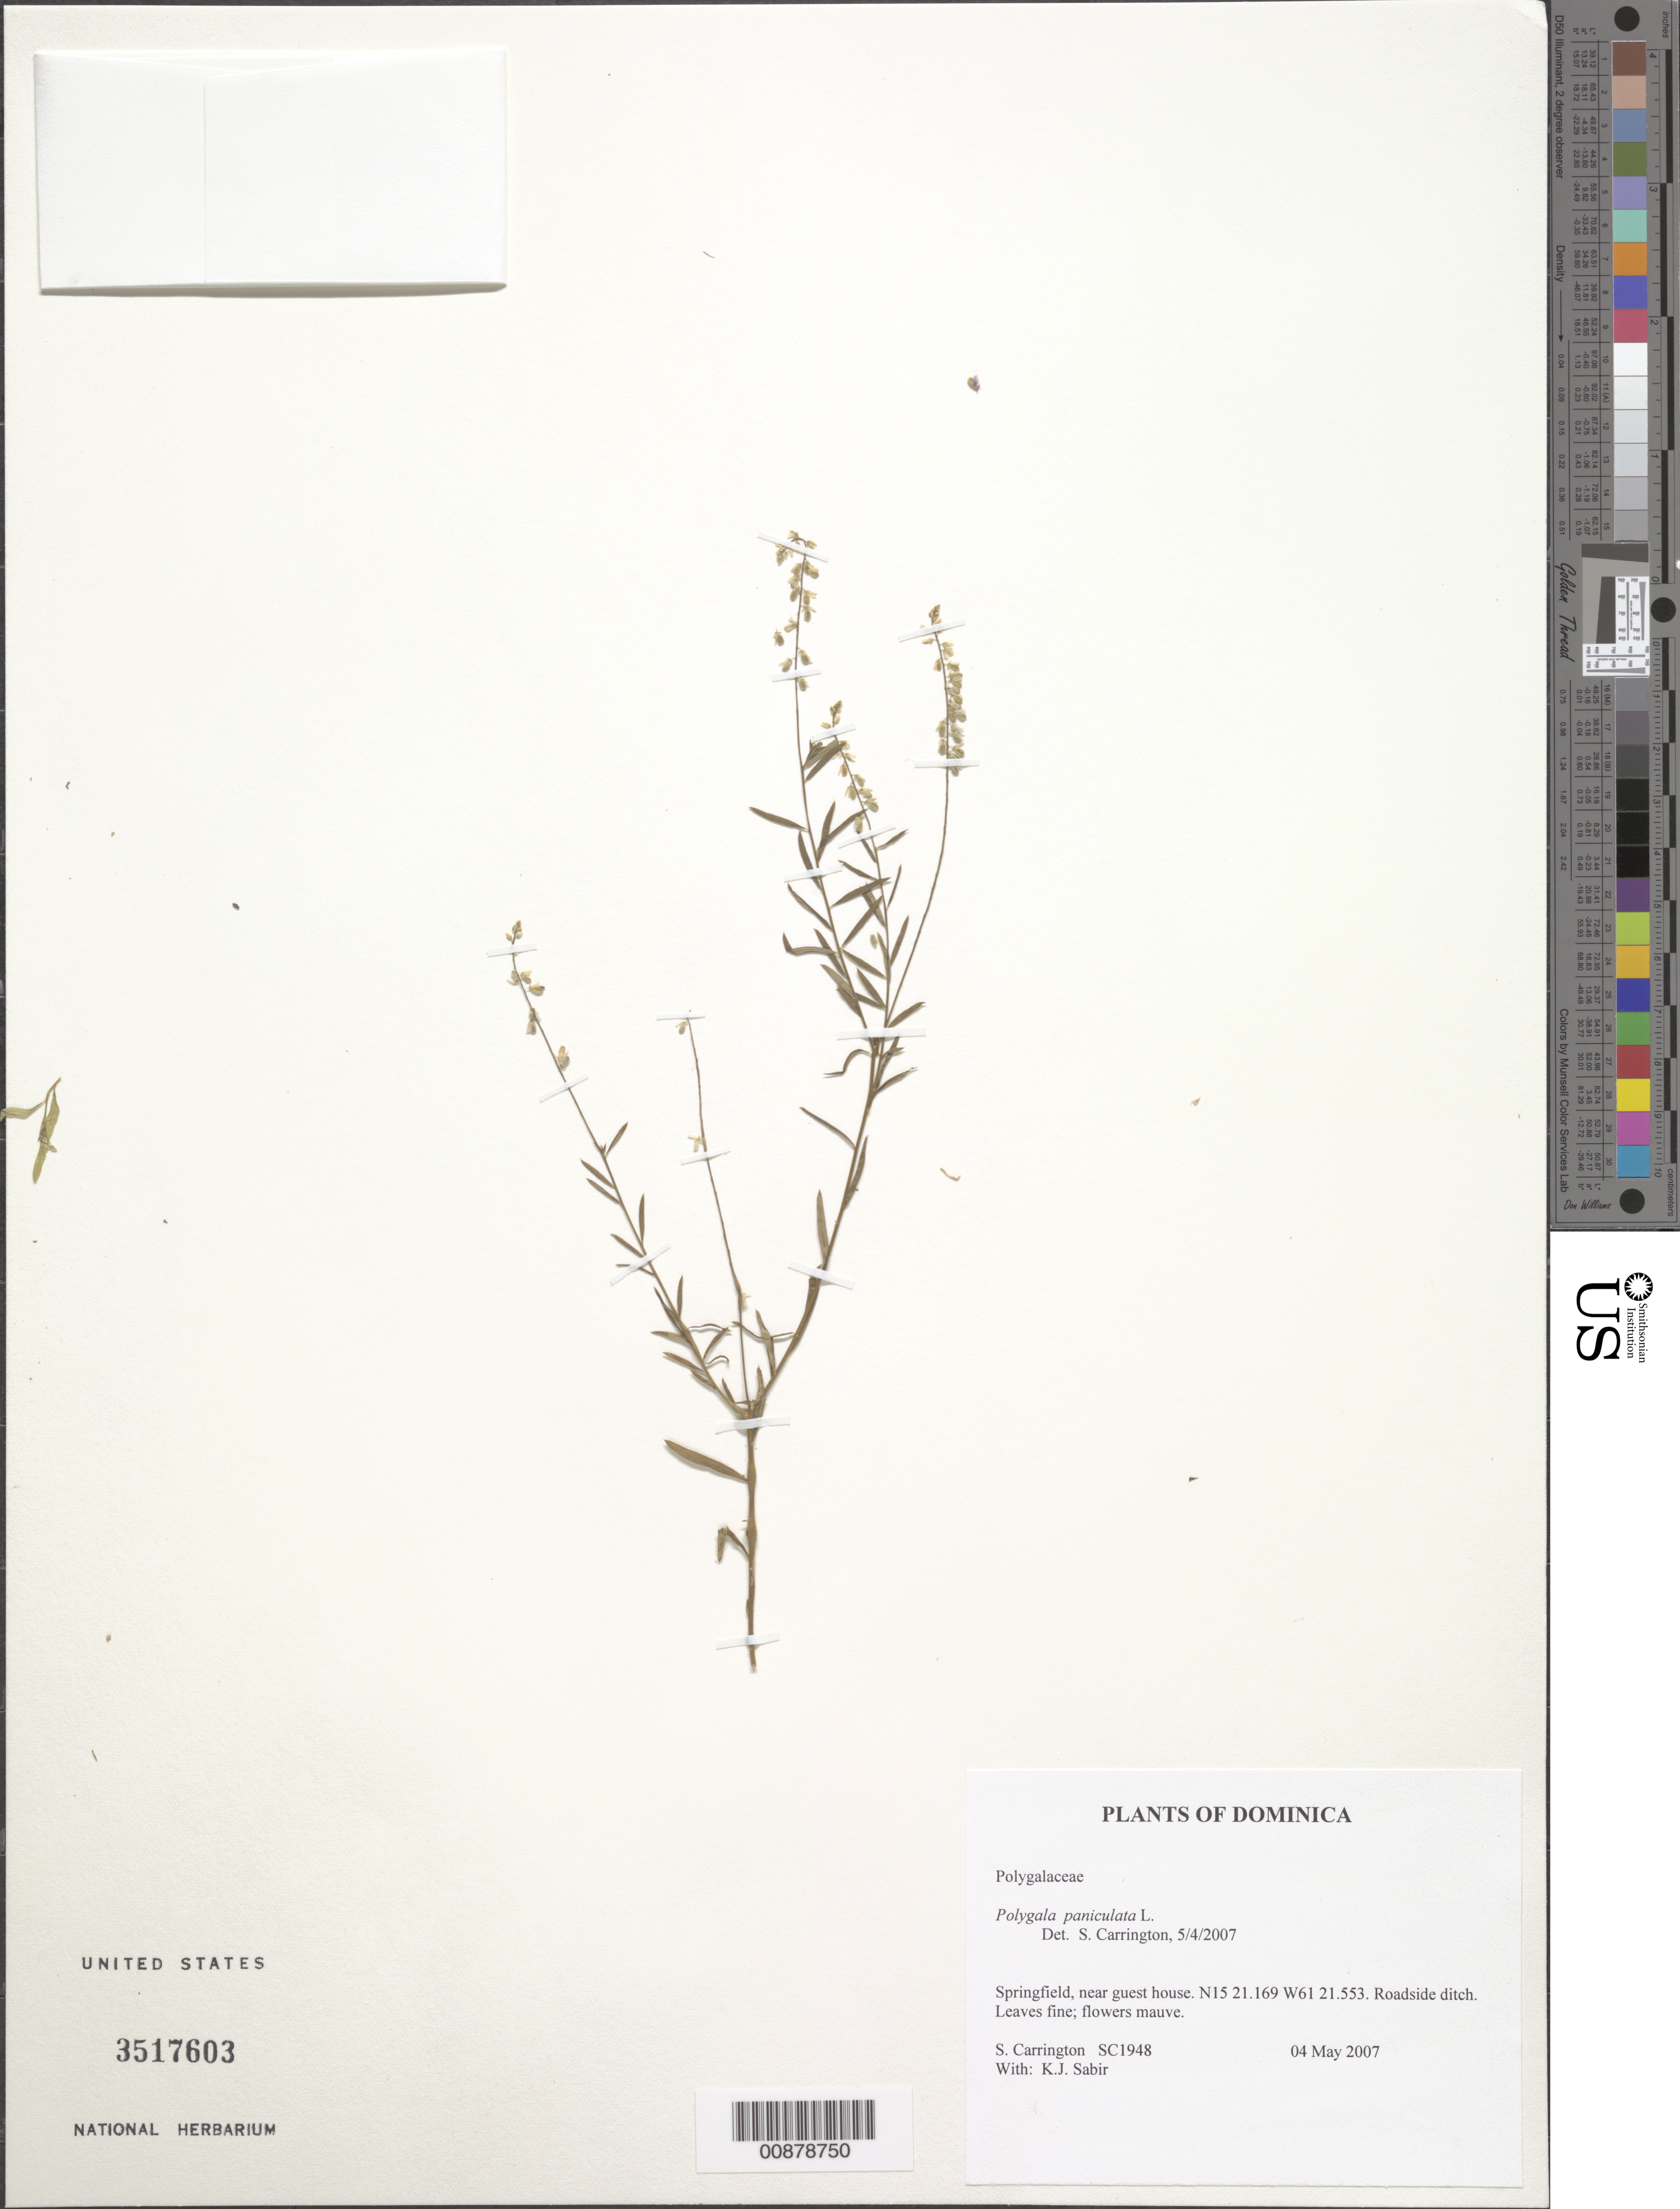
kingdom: Plantae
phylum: Tracheophyta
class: Magnoliopsida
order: Fabales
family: Polygalaceae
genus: Polygala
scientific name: Polygala paniculata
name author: L.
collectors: C. M. S. Carrington & K. Sabir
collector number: SC 1948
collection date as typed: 04 May 2007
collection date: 2007-05-04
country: Dominica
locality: Springfield, near guest house.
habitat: Roadside ditch.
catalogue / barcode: US 3517603